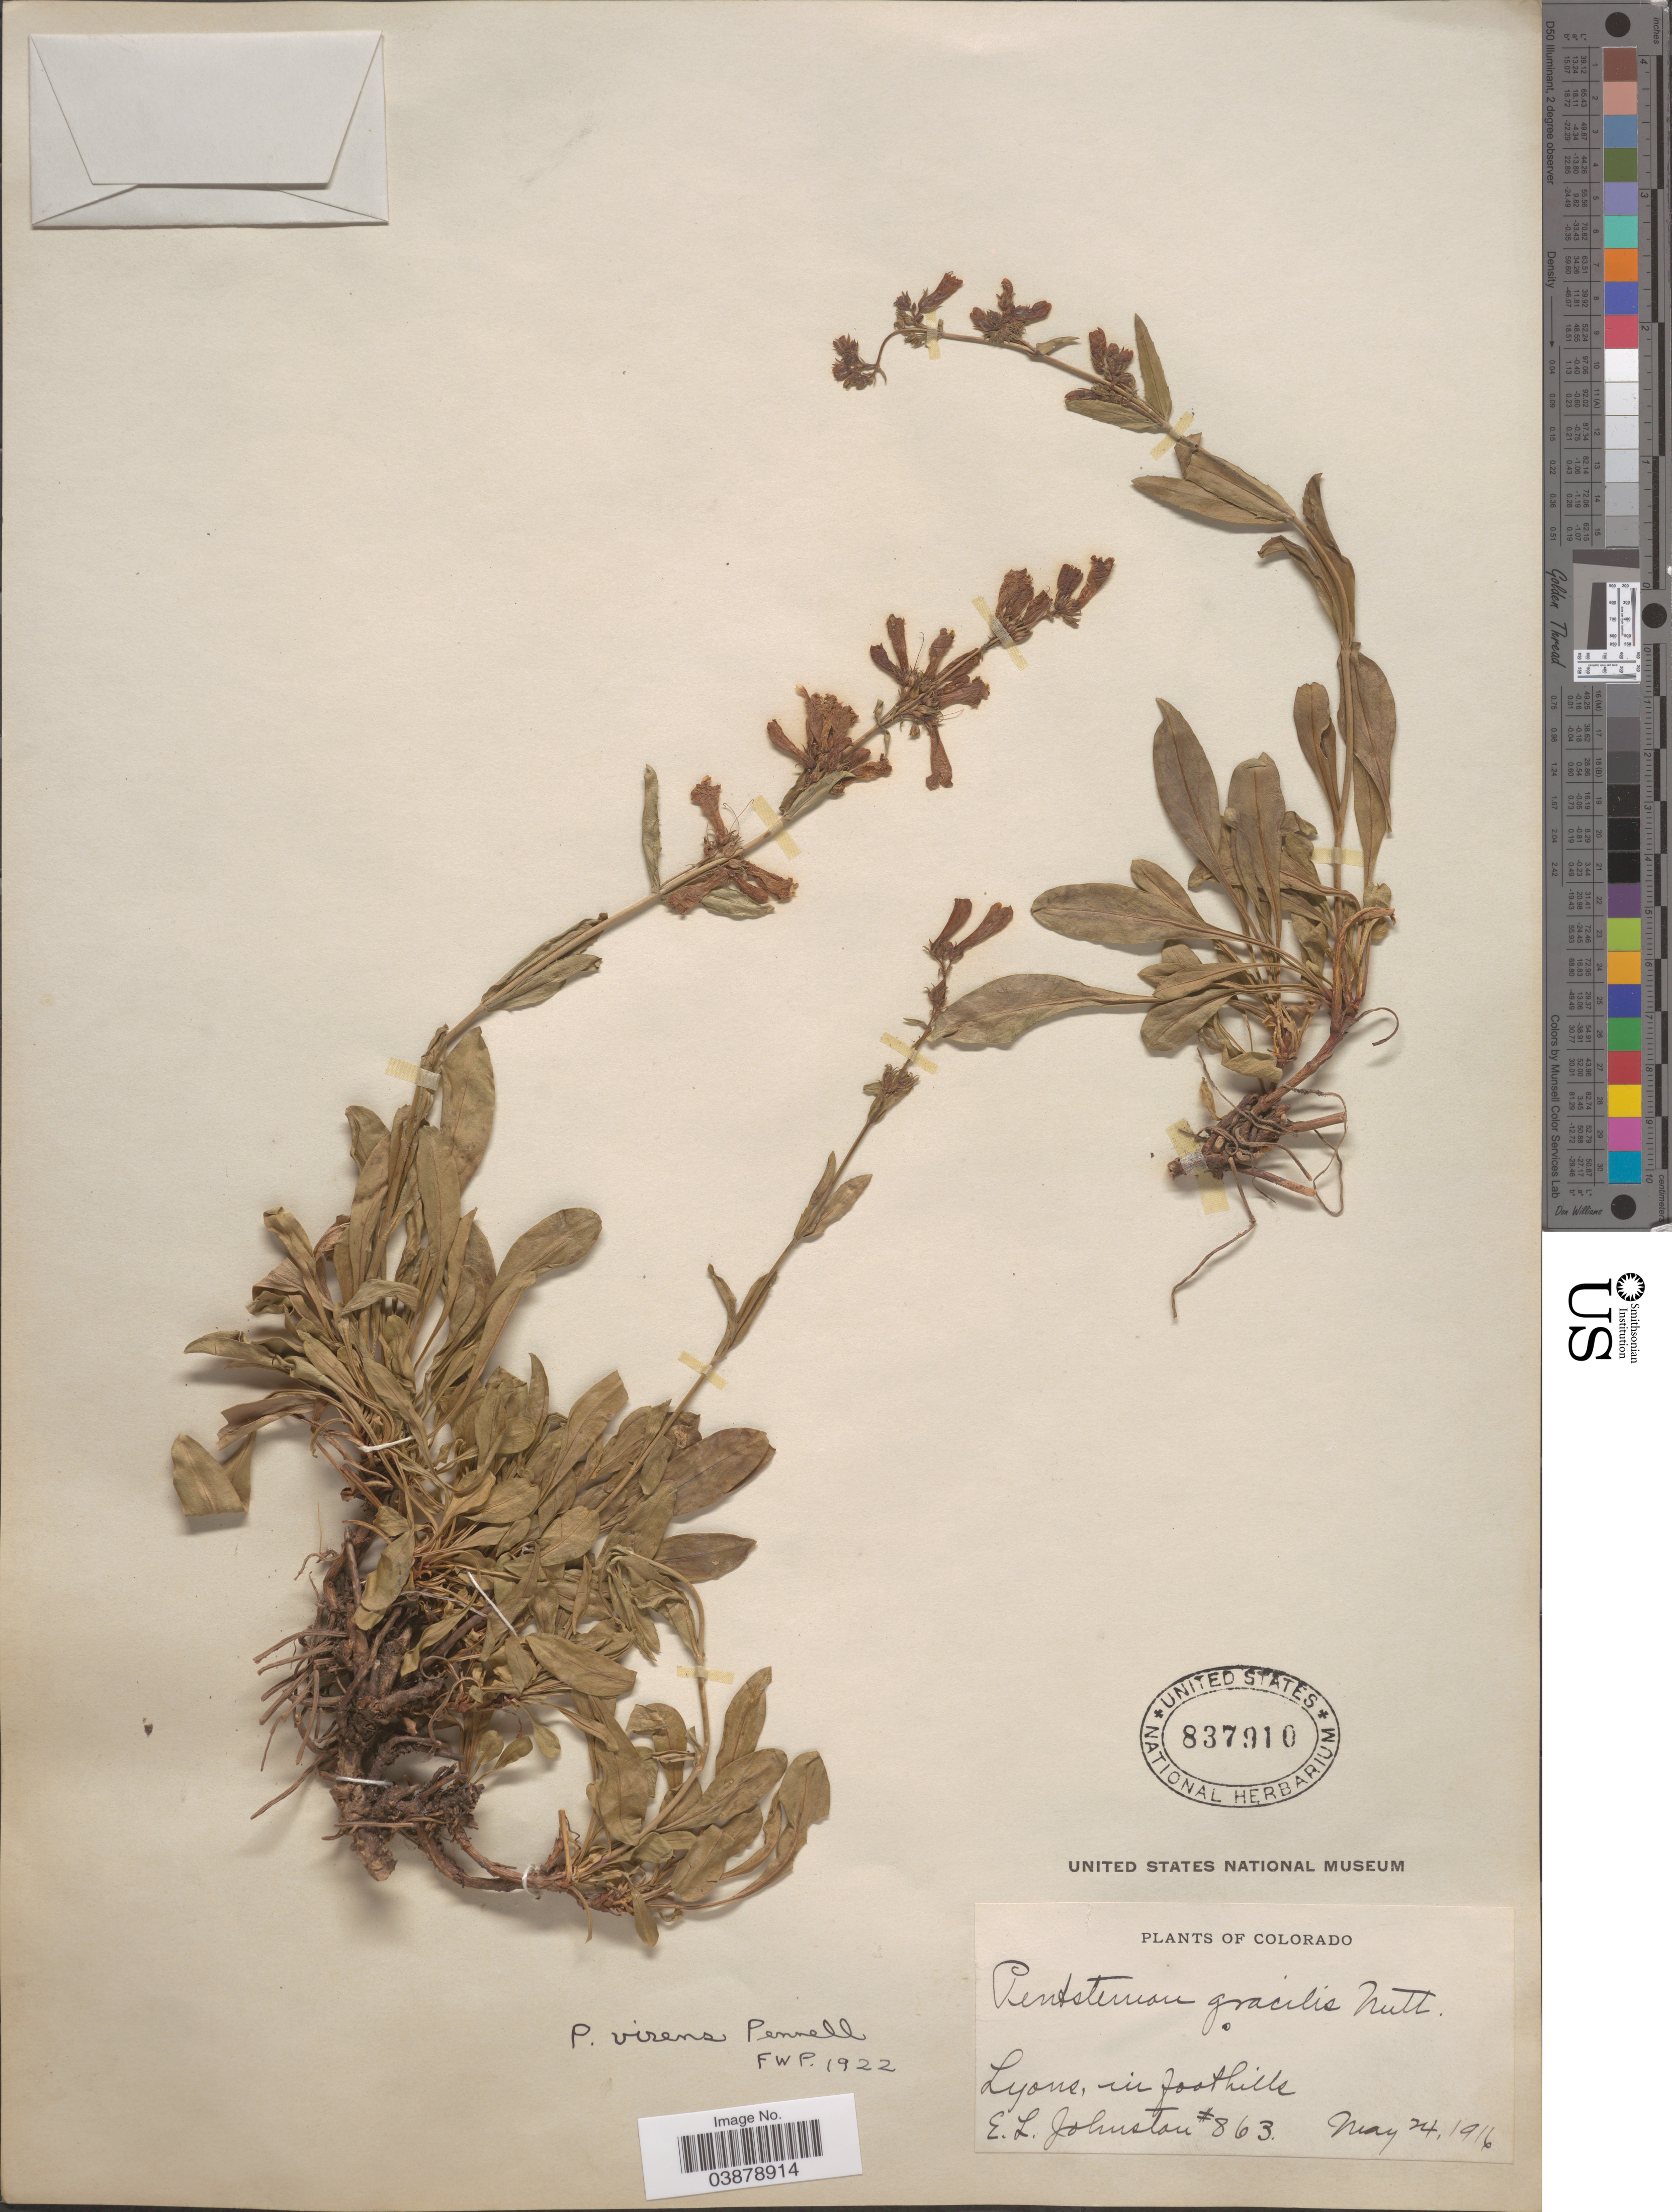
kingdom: Plantae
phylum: Tracheophyta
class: Magnoliopsida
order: Lamiales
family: Plantaginaceae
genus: Penstemon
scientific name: Penstemon virens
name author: Pennell ex Rydb.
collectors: E. L. Johnston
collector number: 863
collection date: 1916-05-24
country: United States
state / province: Colorado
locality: Lyons, in foothills.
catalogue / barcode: US 837910